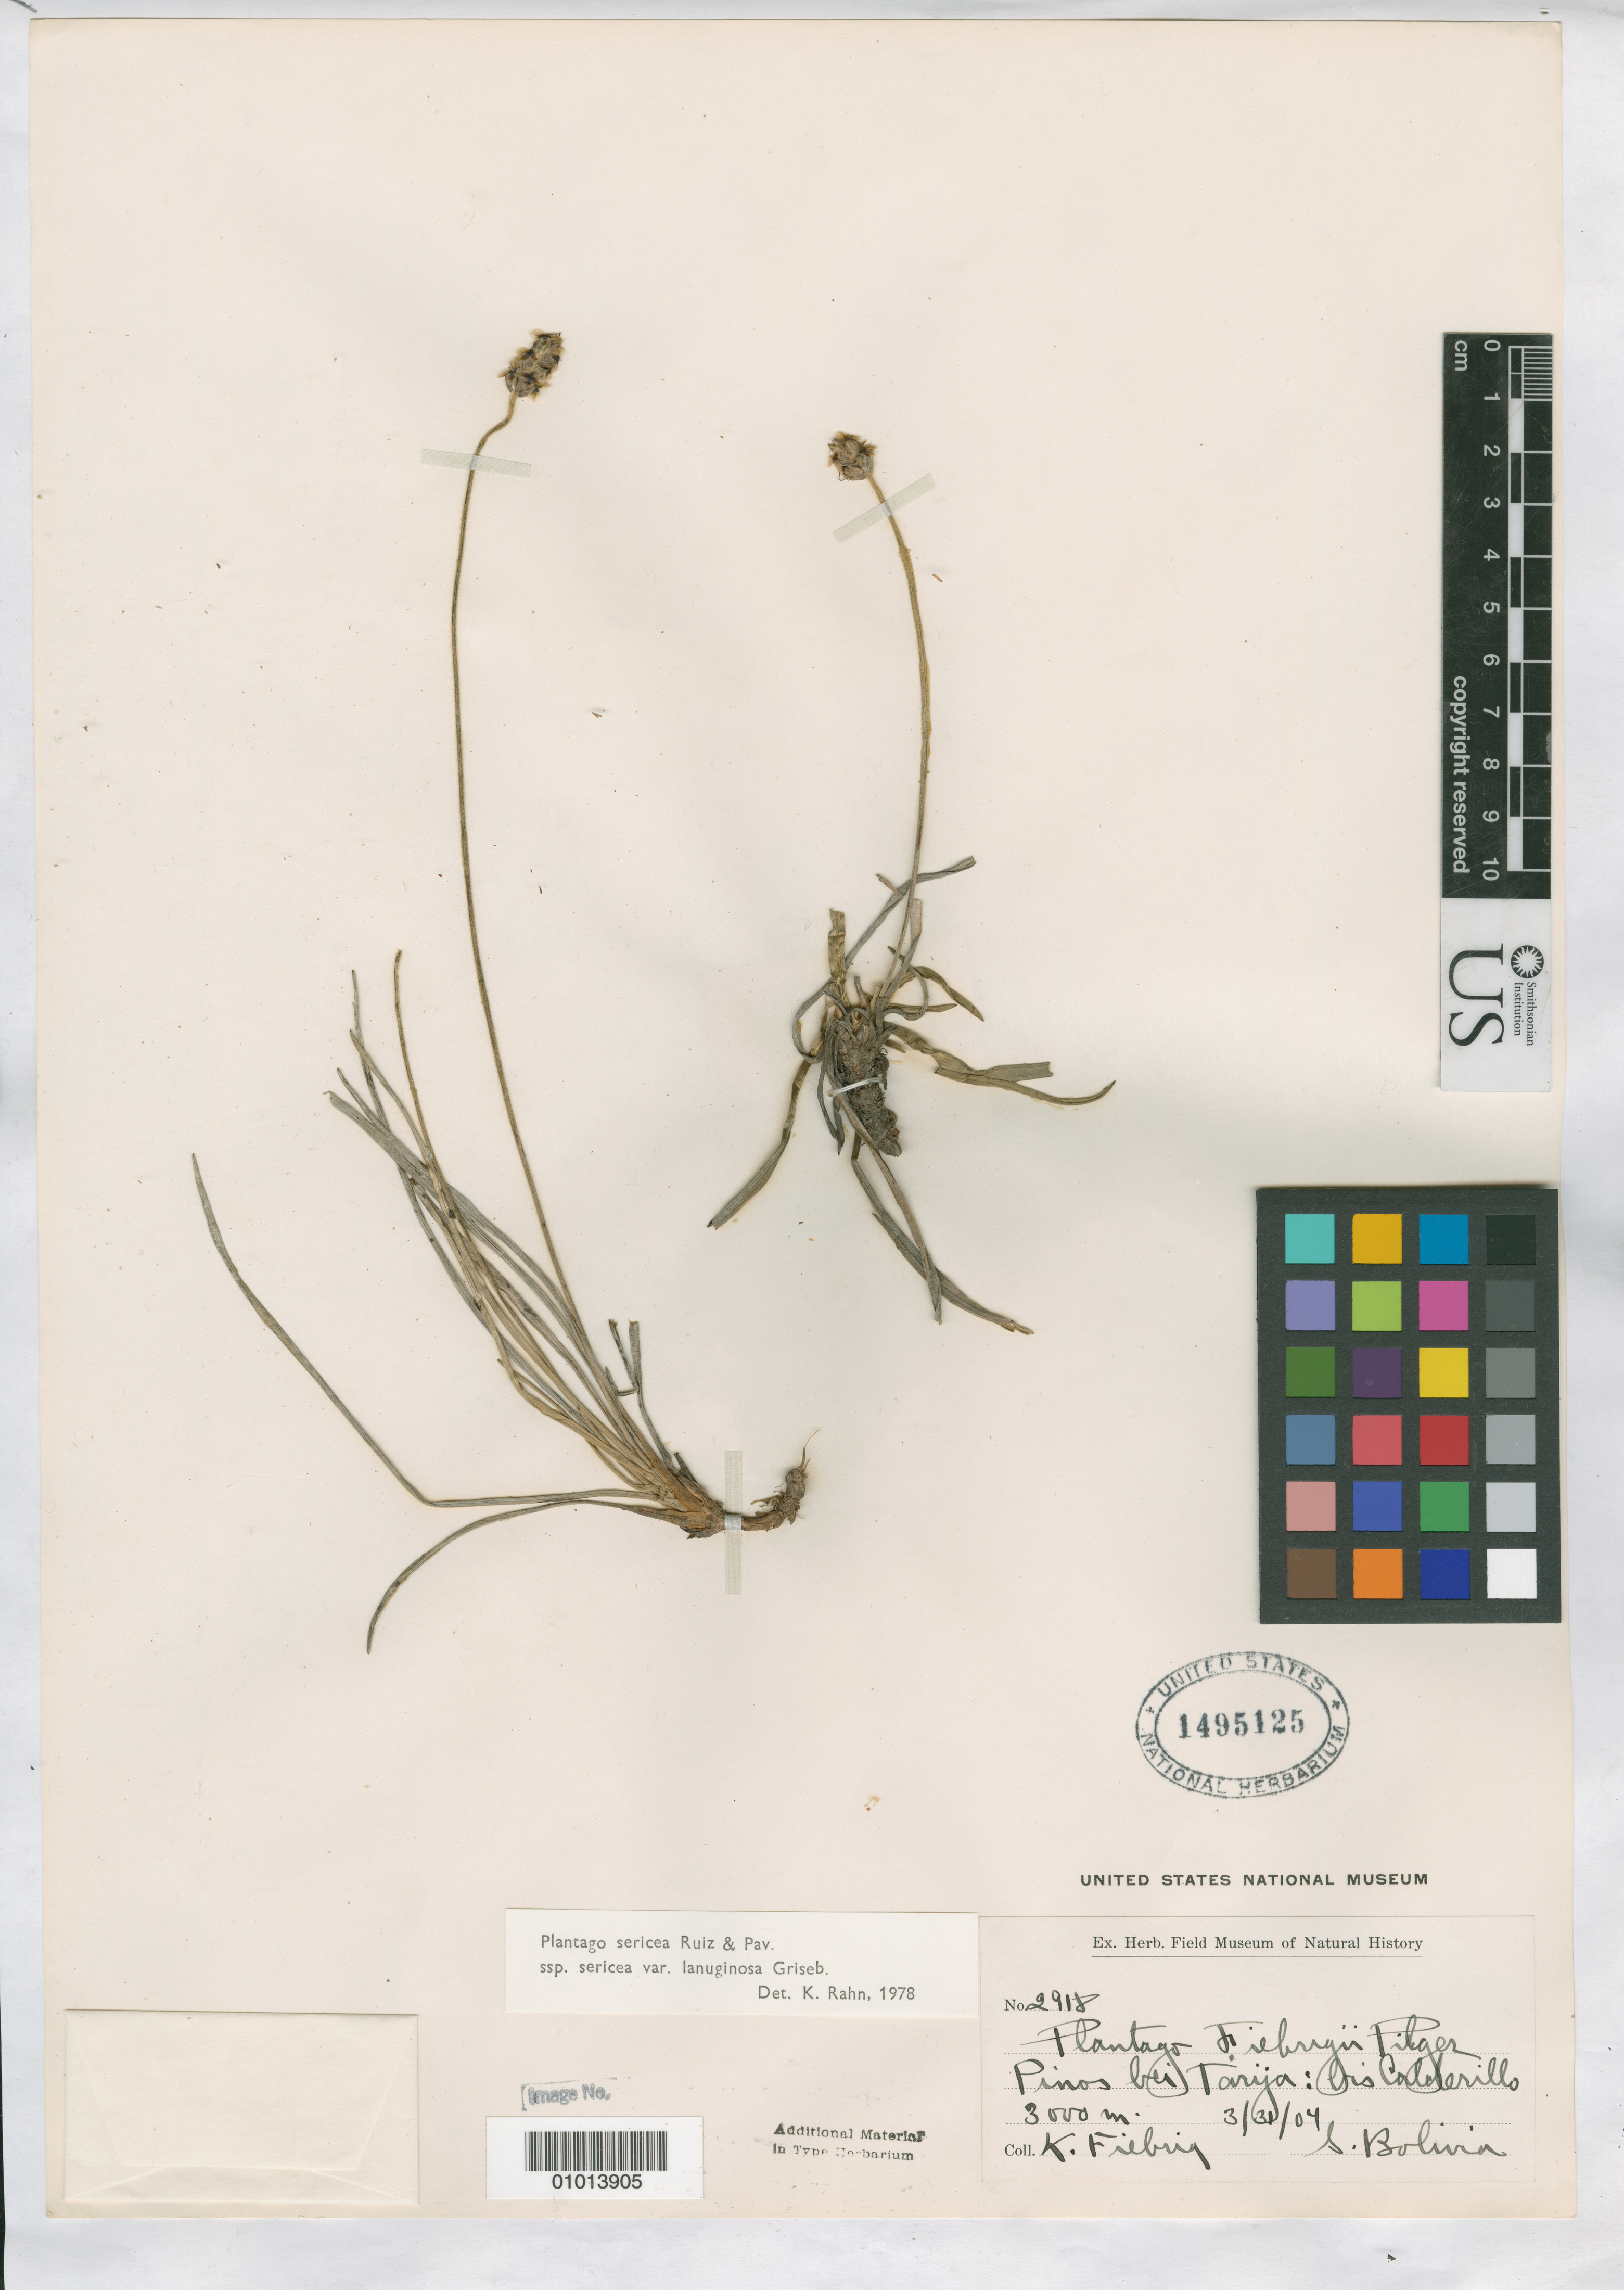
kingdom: Plantae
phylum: Tracheophyta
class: Magnoliopsida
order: Lamiales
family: Plantaginaceae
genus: Plantago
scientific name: Plantago fiebrigii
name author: Pilg.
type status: Isotype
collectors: K. Fiebrig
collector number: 2918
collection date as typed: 31 Mar 1904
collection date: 1904-03-31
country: Bolivia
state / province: Tarija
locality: Calderillo.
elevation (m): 3000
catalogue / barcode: US 1495125